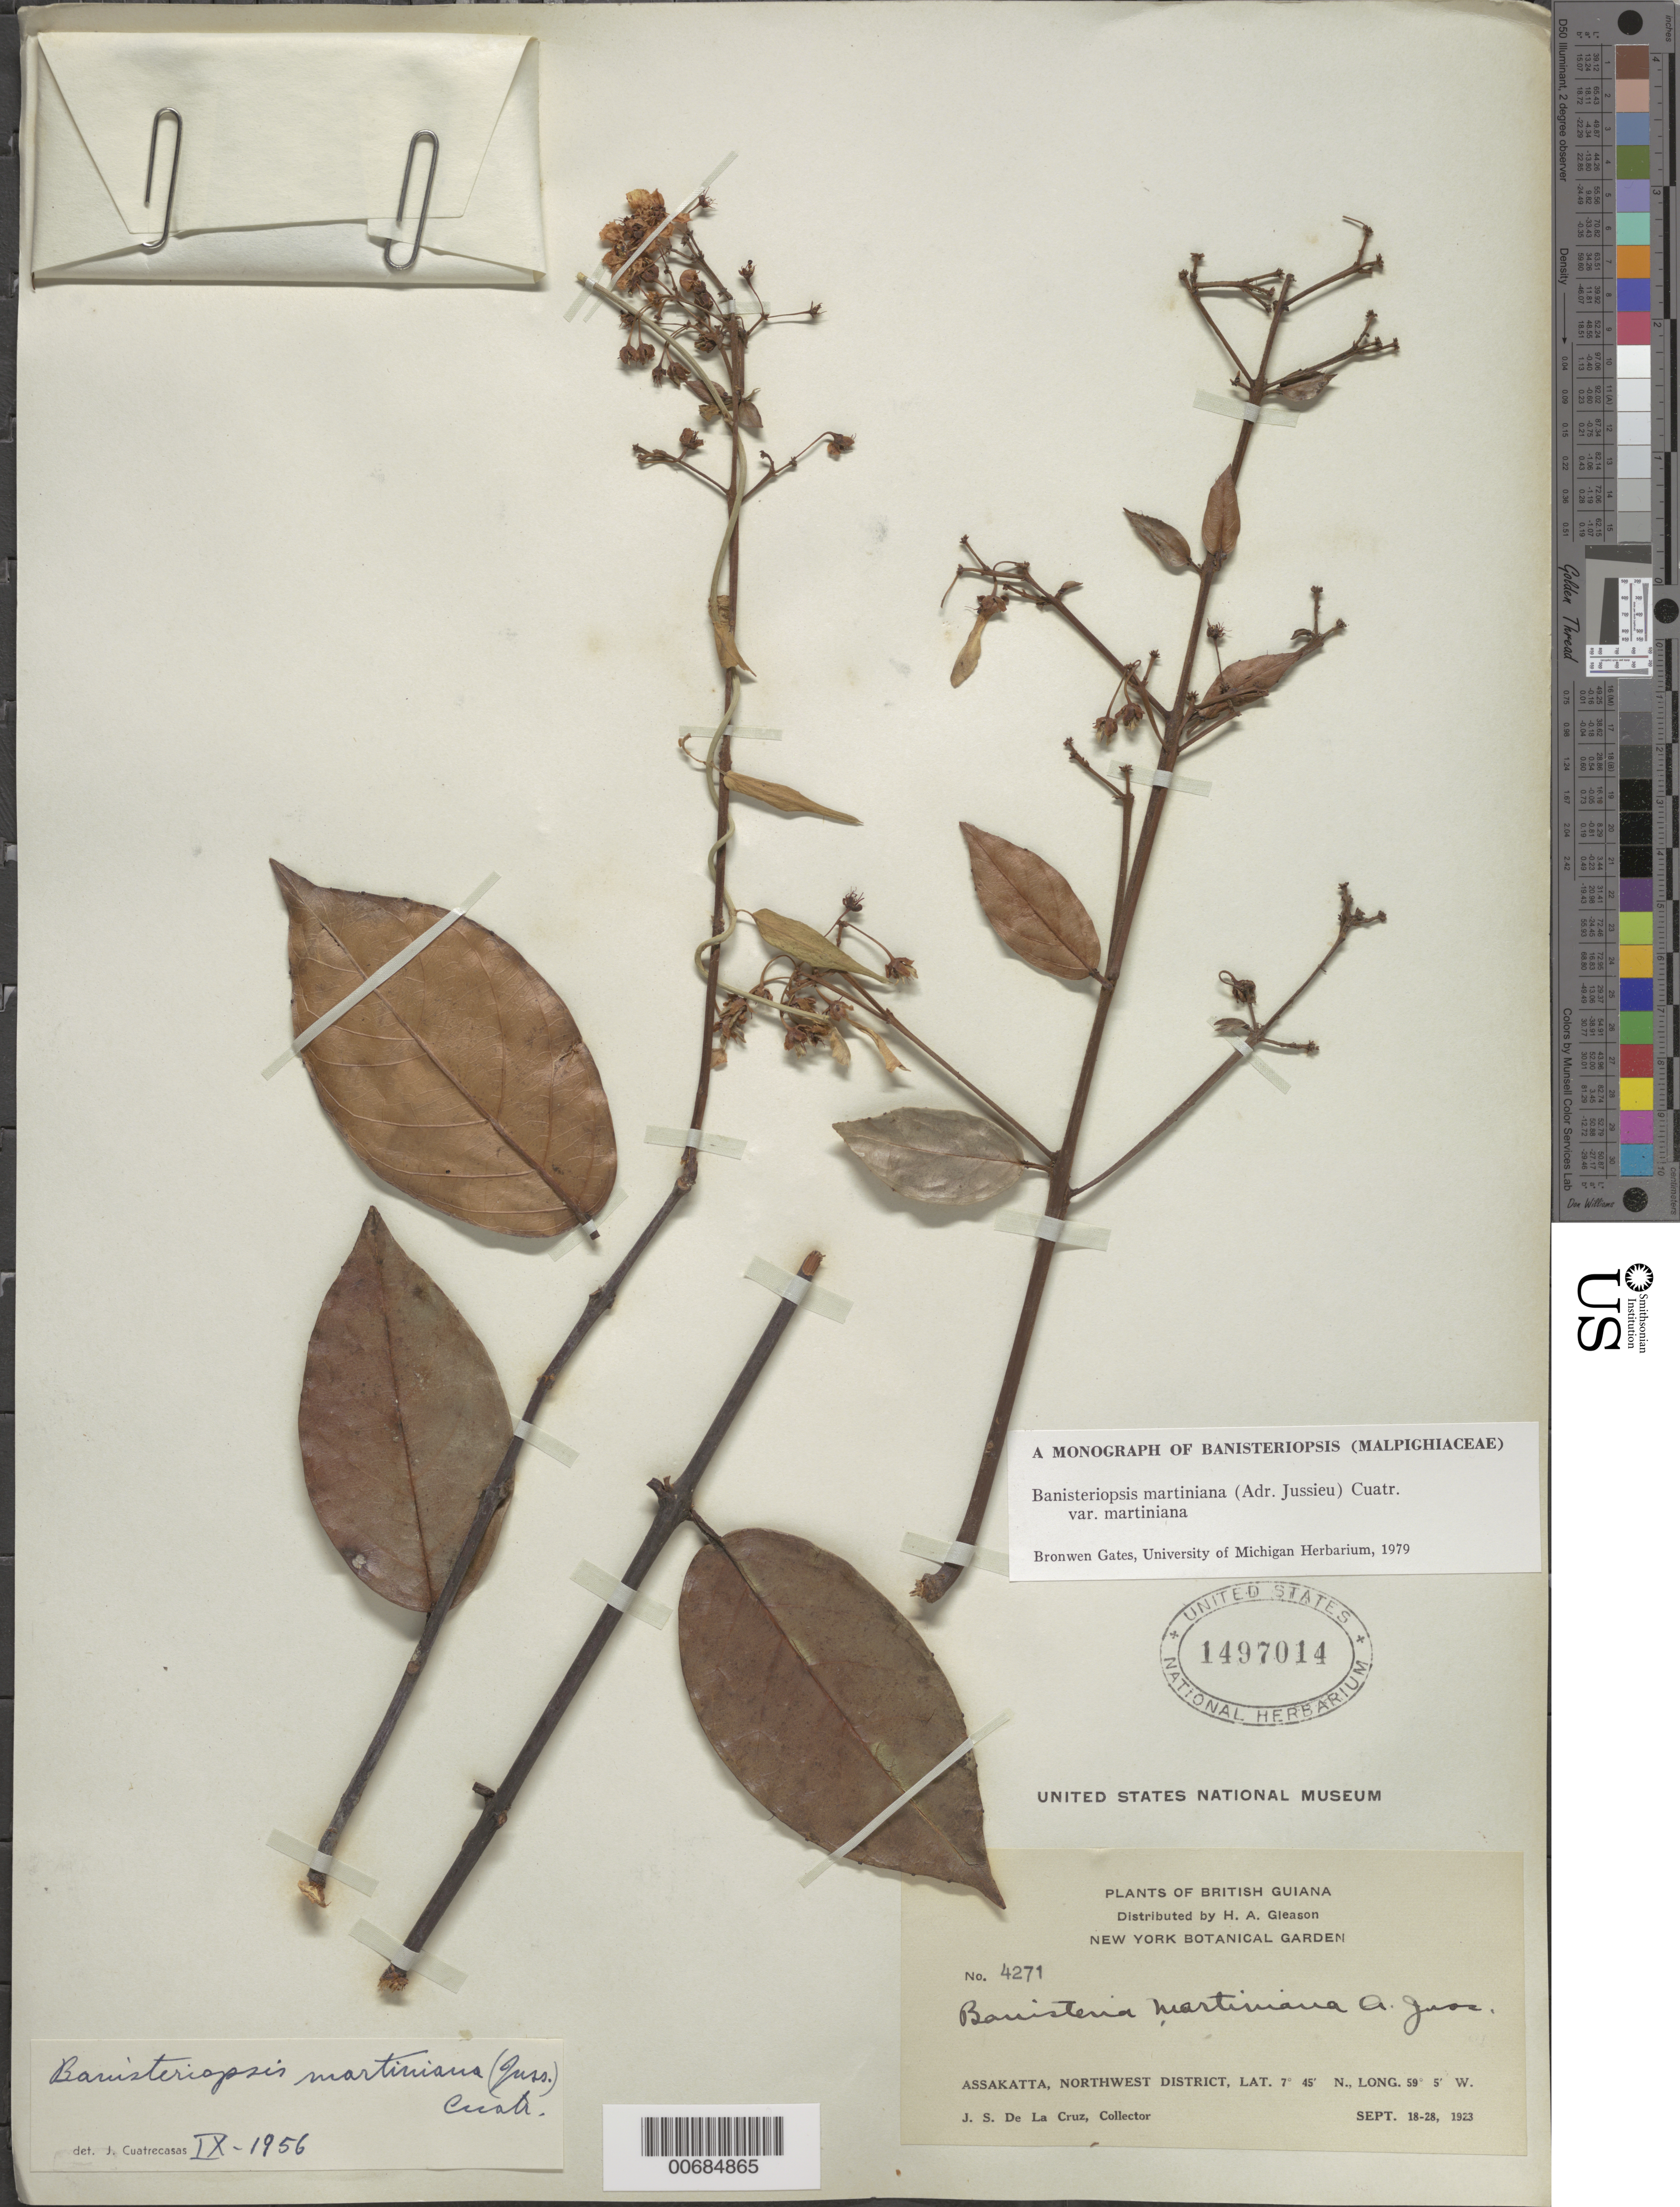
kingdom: Plantae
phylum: Tracheophyta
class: Magnoliopsida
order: Malpighiales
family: Malpighiaceae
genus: Banisteriopsis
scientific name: Banisteriopsis martiniana var. martiniana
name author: (A. Juss.) Cuatrec.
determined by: Gates, B.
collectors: J. S. de la Cruz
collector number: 4271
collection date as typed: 18-Sep-23 to 28-Sep-23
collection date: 1923-09-18/1923-09-28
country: Guyana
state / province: Barima-Waini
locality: Assakatta, NW District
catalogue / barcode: US 1497014